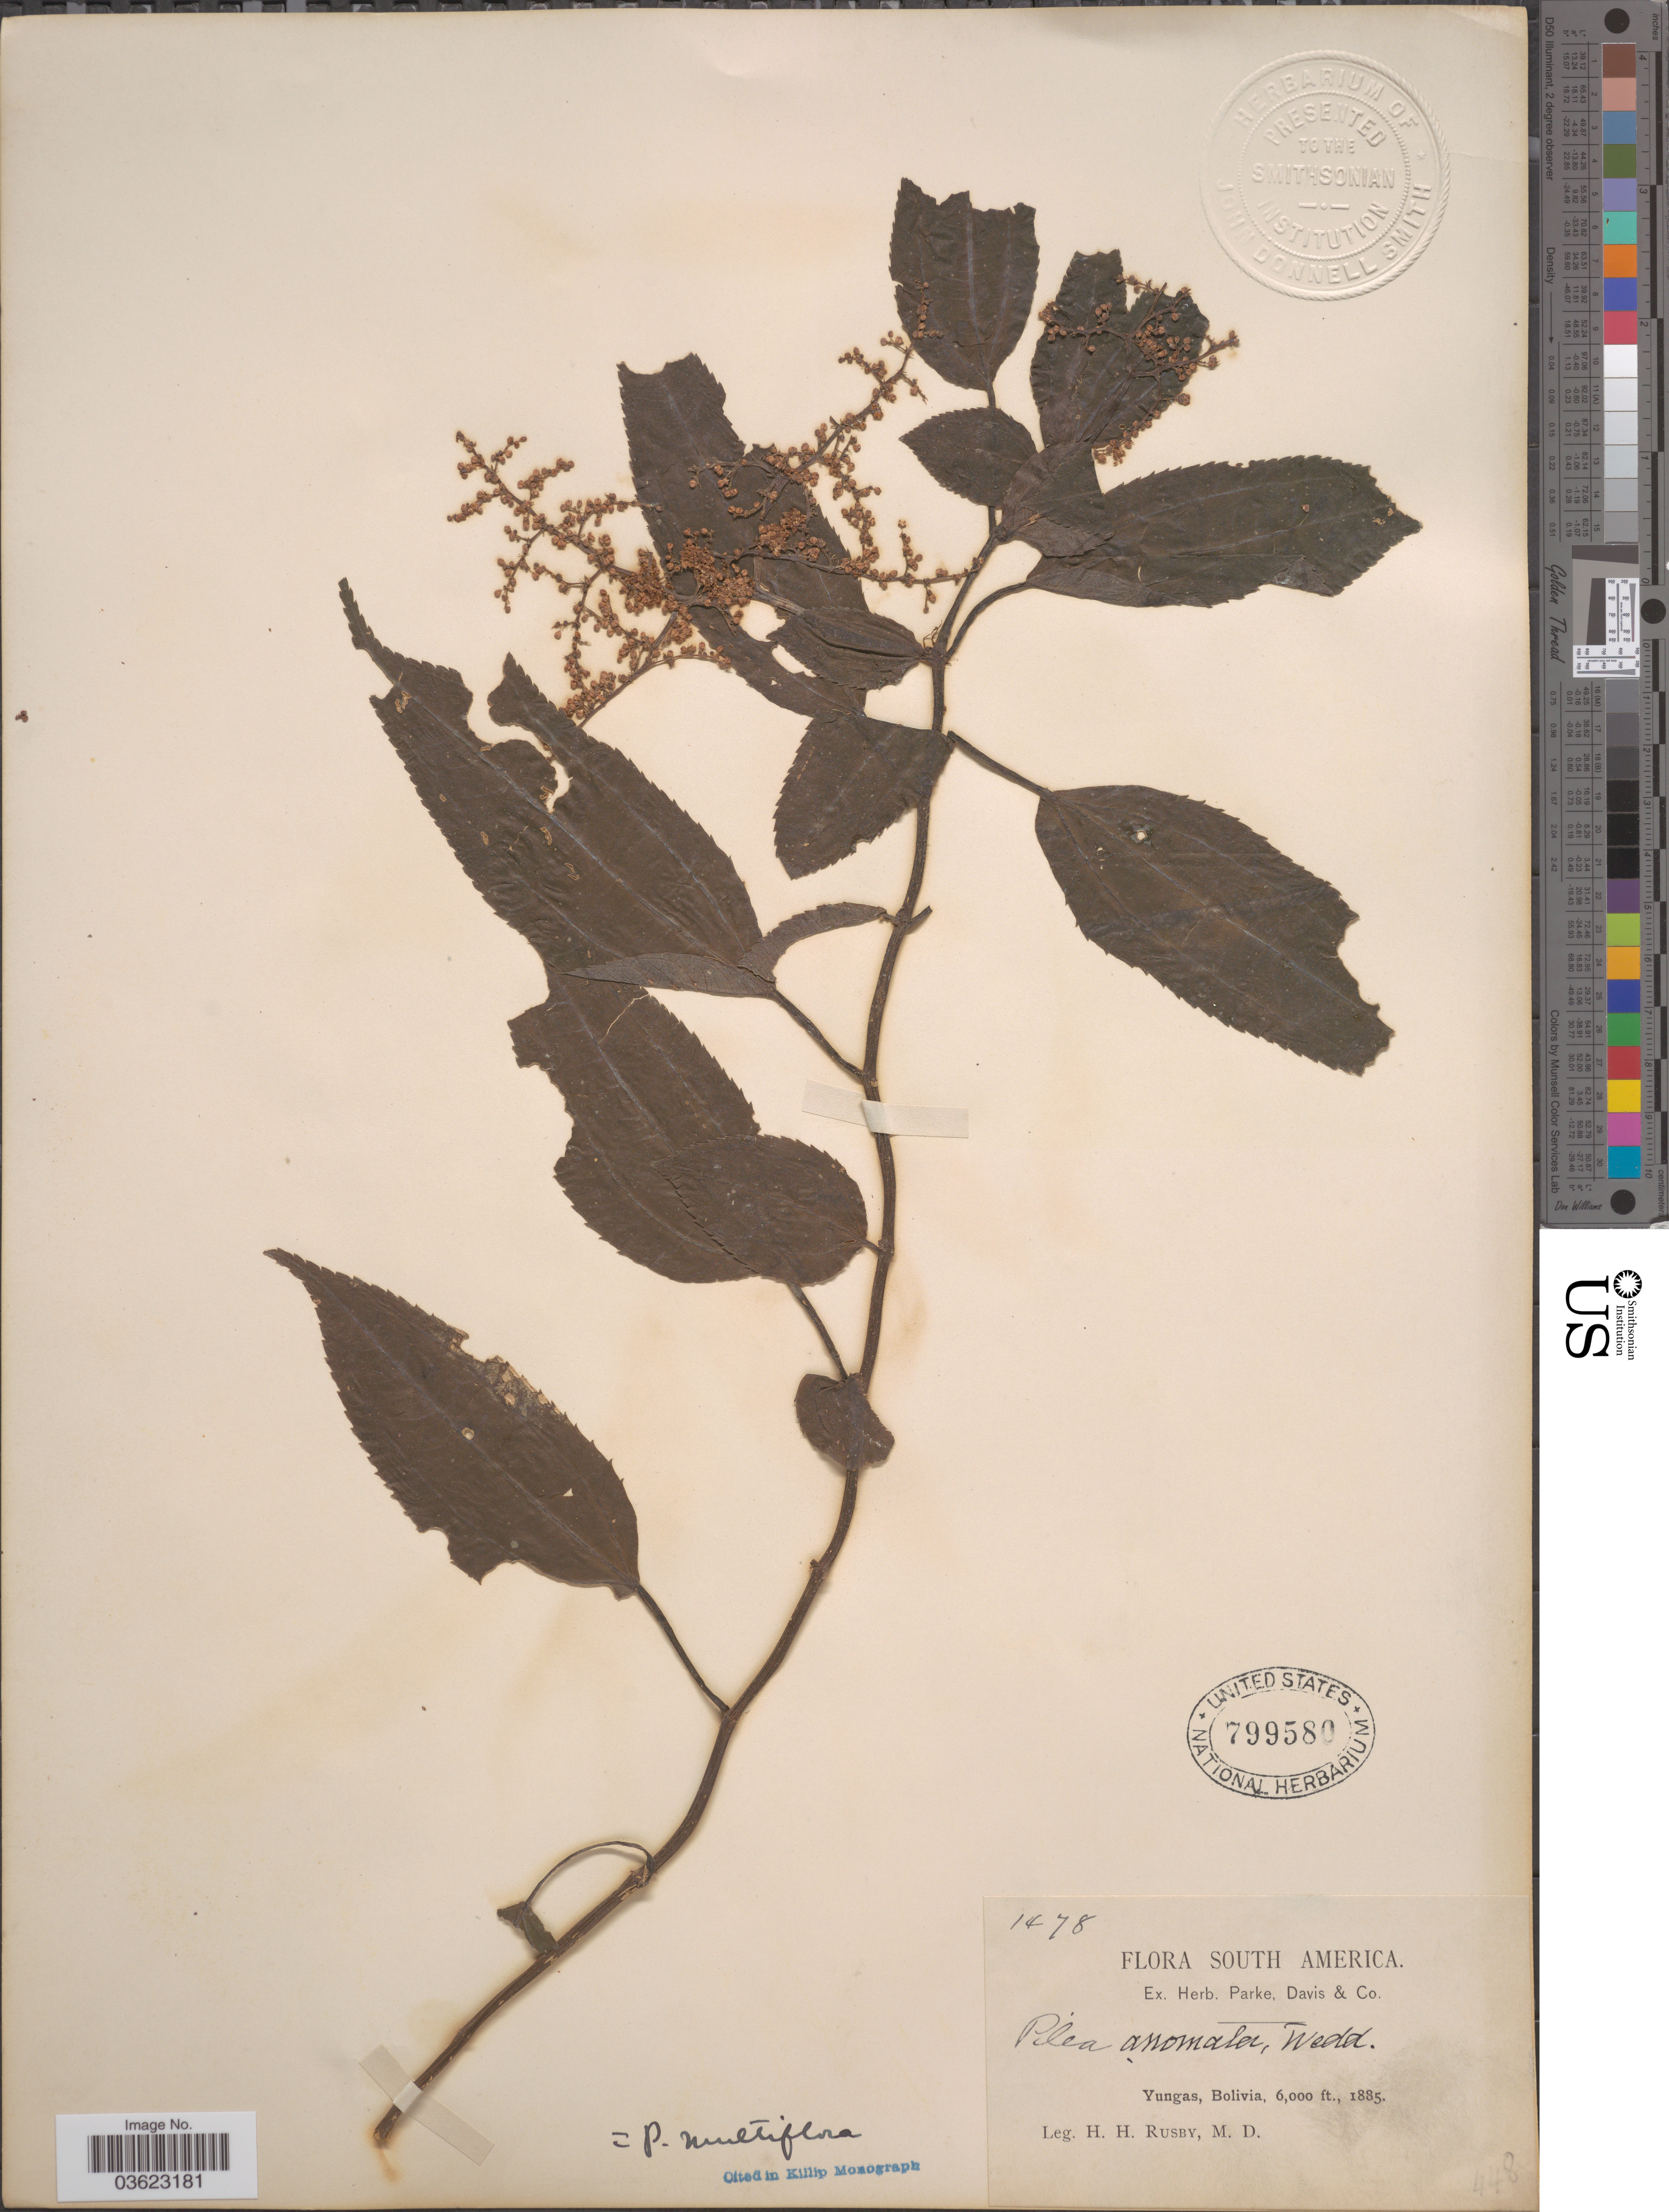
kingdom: Plantae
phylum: Tracheophyta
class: Magnoliopsida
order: Rosales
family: Urticaceae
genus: Pilea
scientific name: Pilea anomala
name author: Wedd.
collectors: H. H. Rusby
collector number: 1478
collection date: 1885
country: Bolivia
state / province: La Paz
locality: Yungas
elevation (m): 1829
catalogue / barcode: US 799580